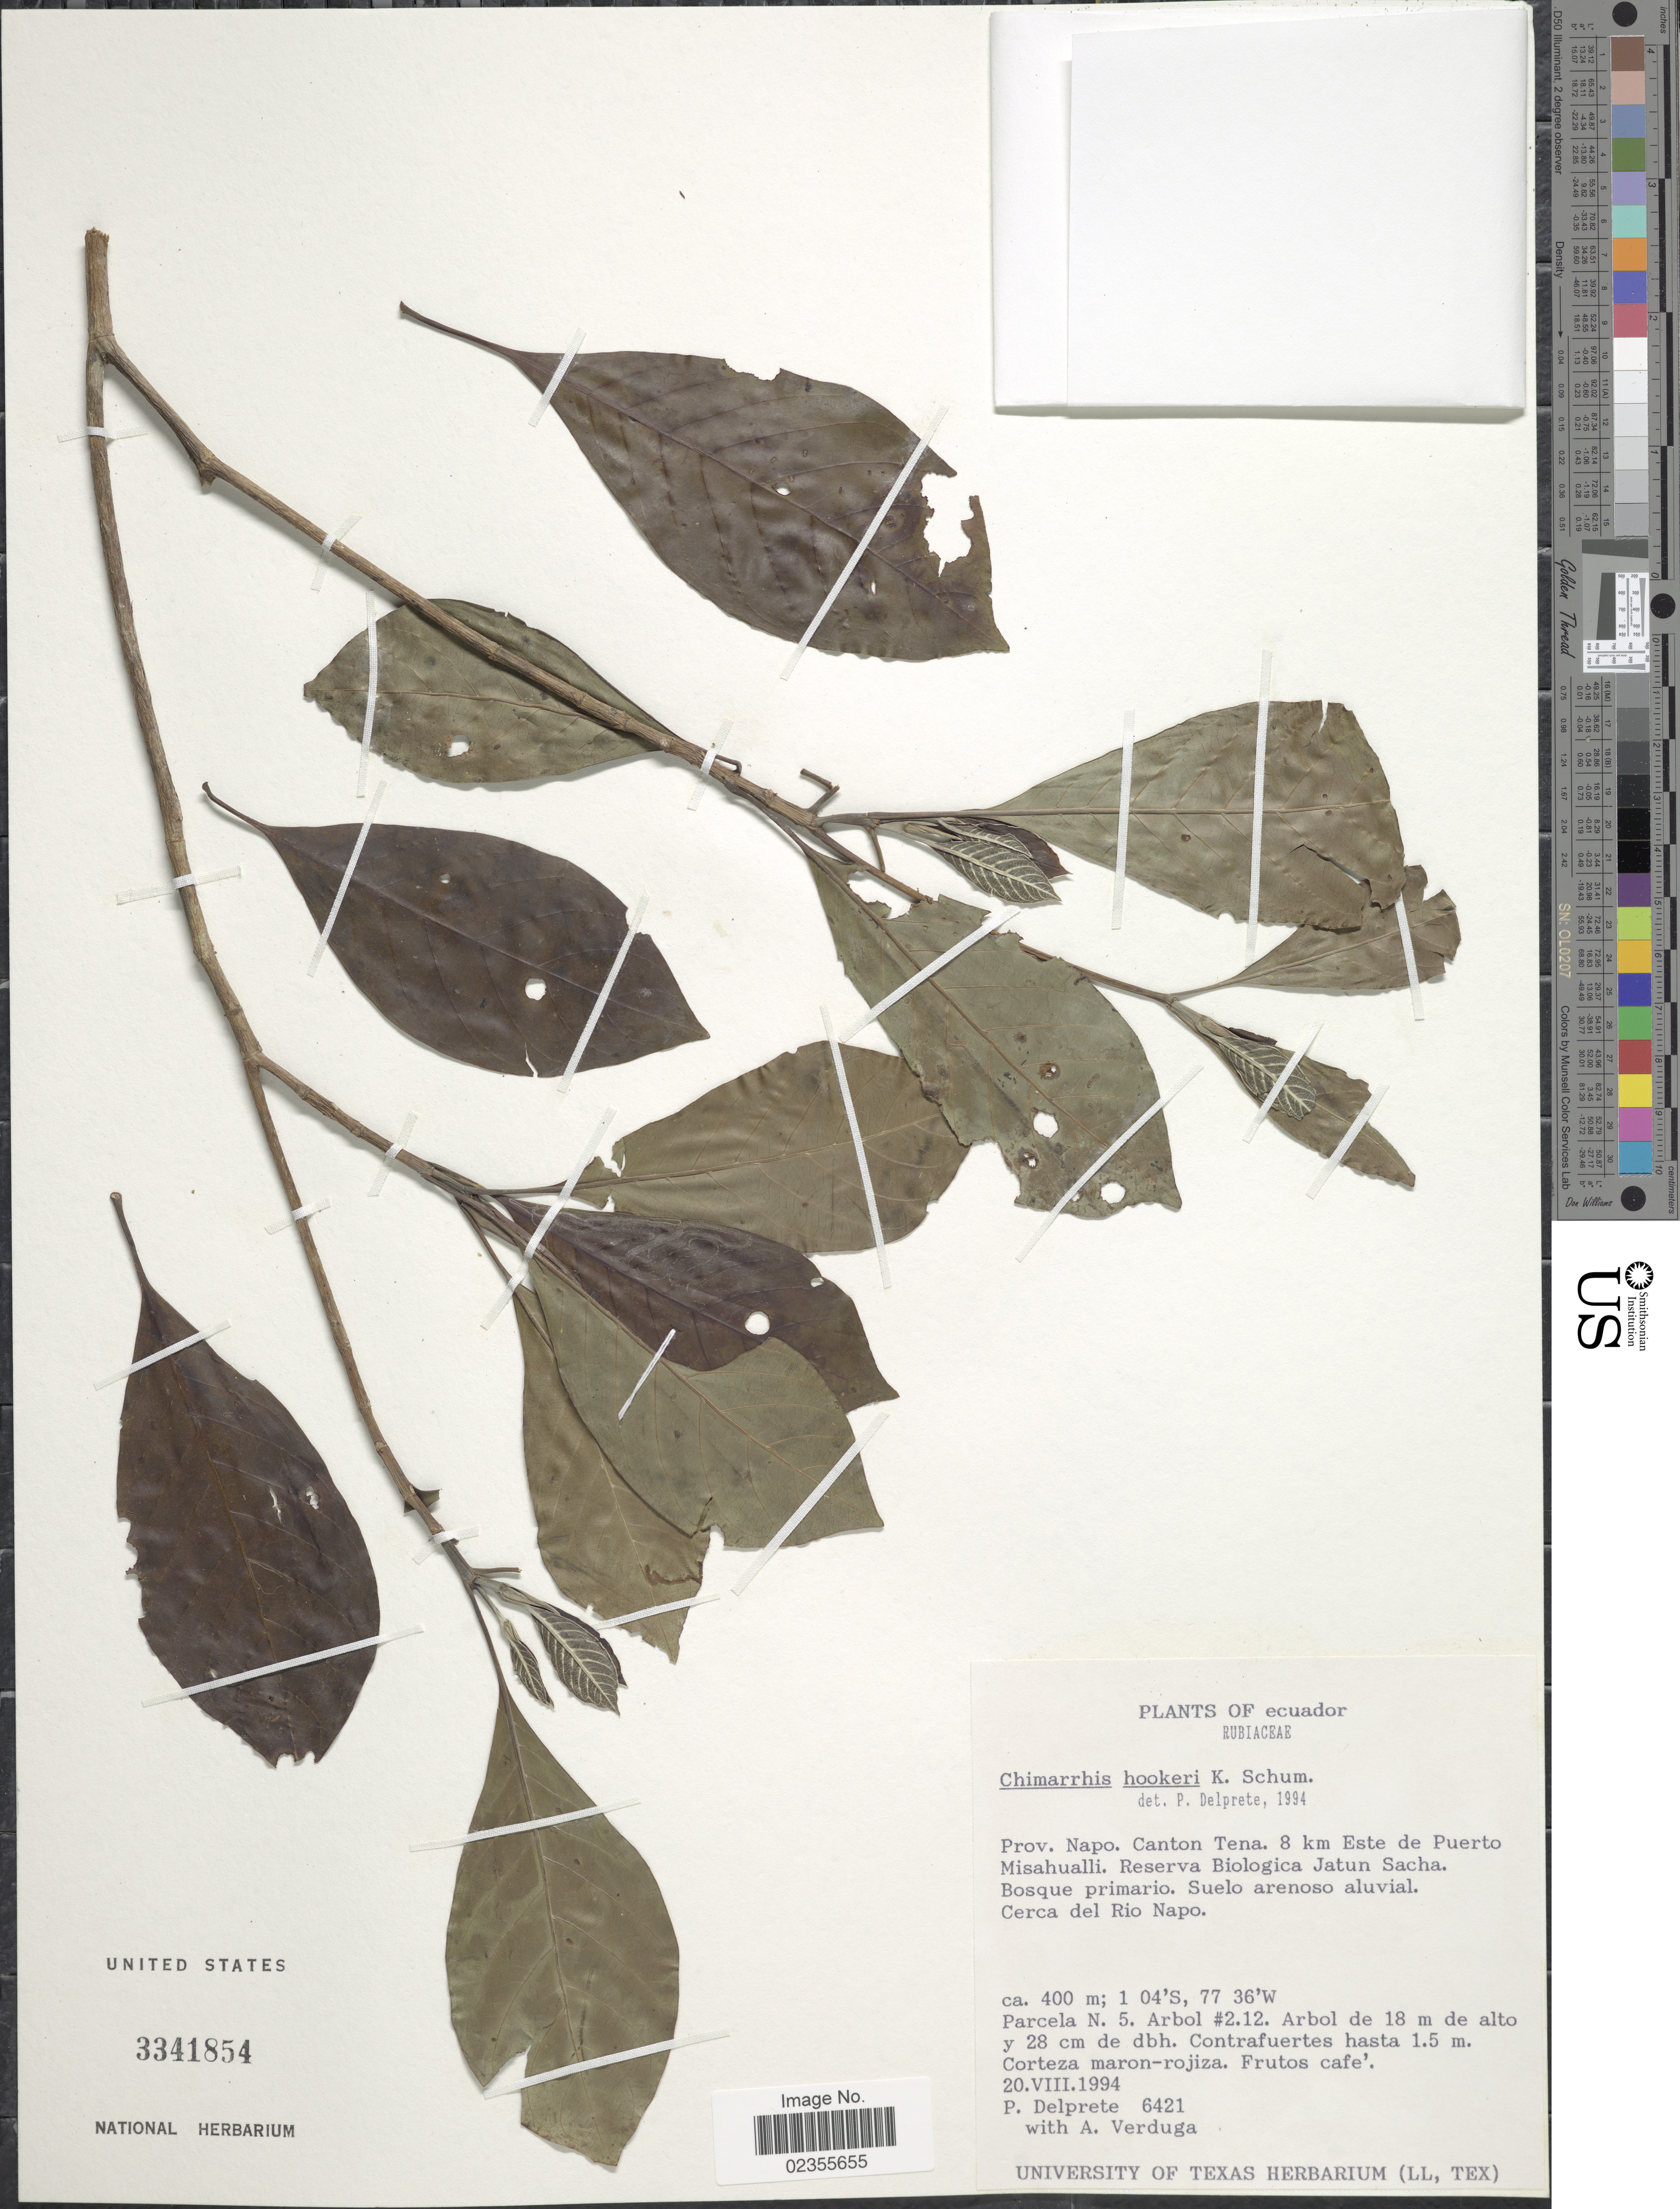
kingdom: Plantae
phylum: Tracheophyta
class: Magnoliopsida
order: Gentianales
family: Rubiaceae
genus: Chimarrhis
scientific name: Chimarrhis hookeri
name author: K. Schum.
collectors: P. G. Delprete & A. Verduga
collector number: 6421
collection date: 1994-08-20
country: Ecuador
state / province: Napo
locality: Canton Tena, 8 km Este de Puerto Misahualli, Reserva Biologica Jatun Sacha, Cerca del Rio Napo.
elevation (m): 400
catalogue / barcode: US 3341854